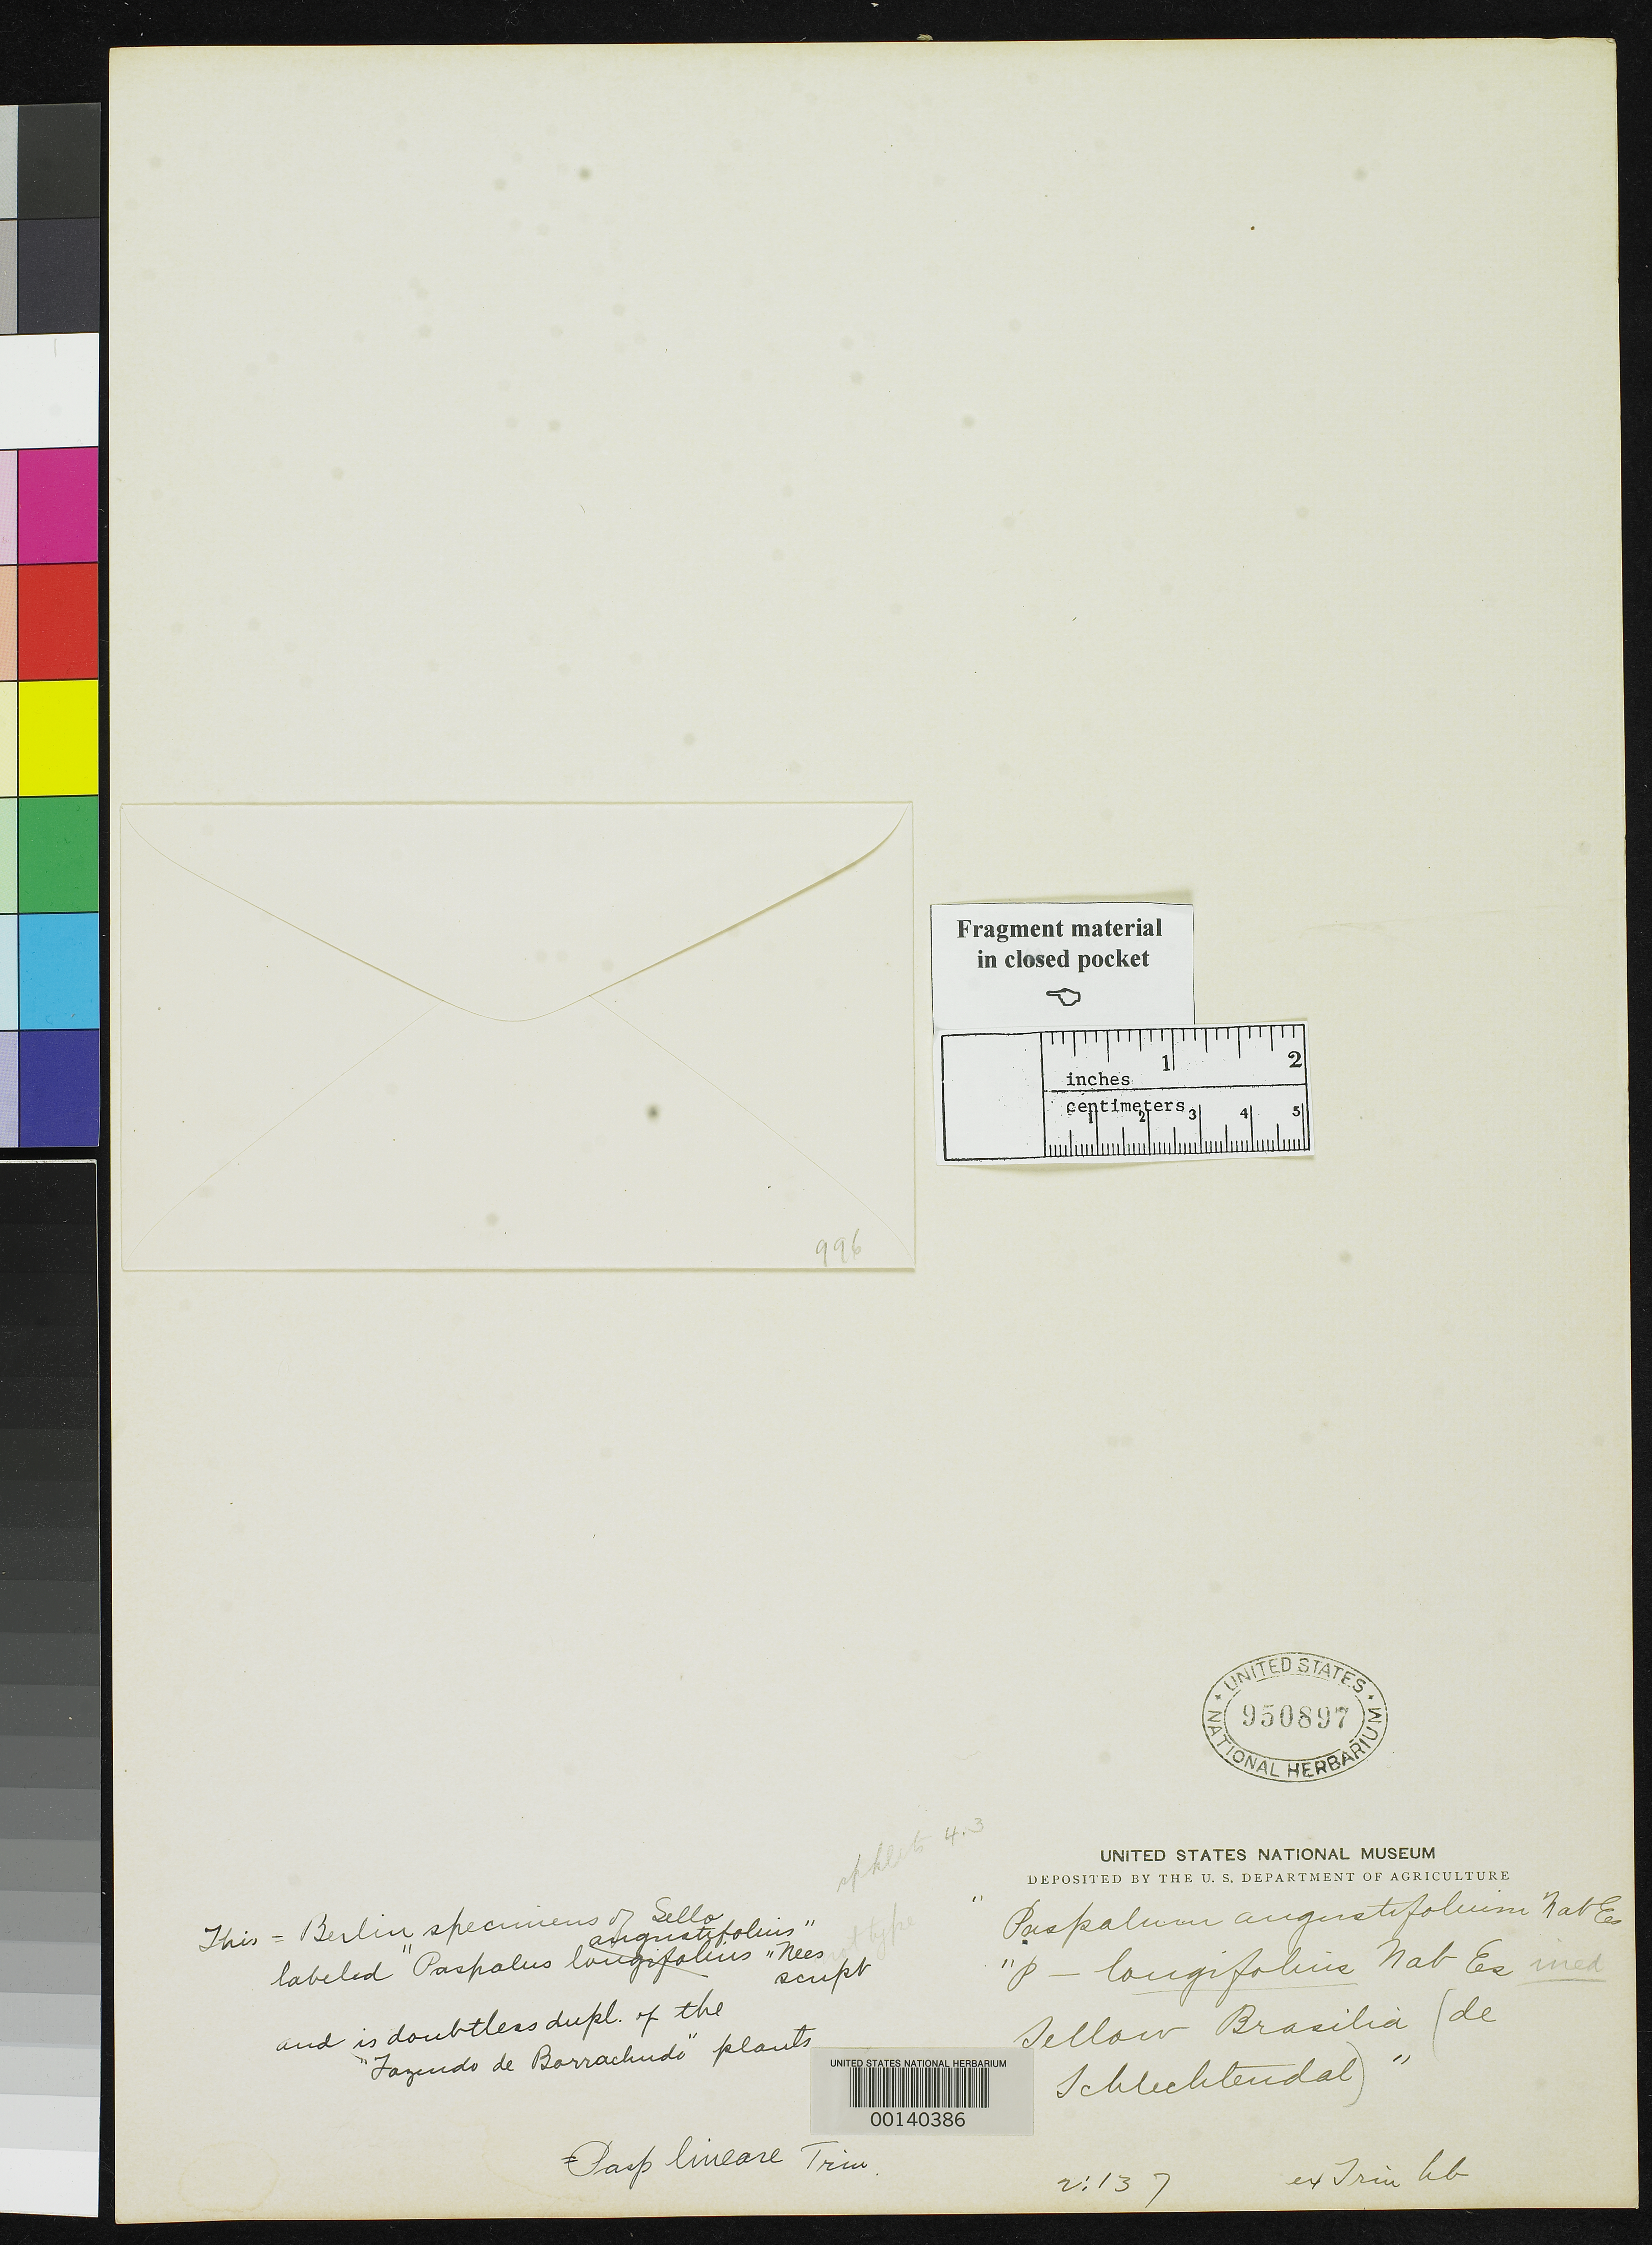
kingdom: Plantae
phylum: Tracheophyta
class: Liliopsida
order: Poales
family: Poaceae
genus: Paspalum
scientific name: Paspalum angustifolium Nees, nom. illeg.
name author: Nees in Mart.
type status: Isosyntype; Type Collection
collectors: C. F. Martius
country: Brazil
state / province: Goiás / Minas Gerais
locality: Parana, Contagen de S. Maria.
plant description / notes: Fragmentary material of type specimen ex herb. Trinius; For nomenclature and typification, see Oliveira & Valls, Revista Brasil. Bot. 25(4): 371–389 (2002)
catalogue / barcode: US 950897